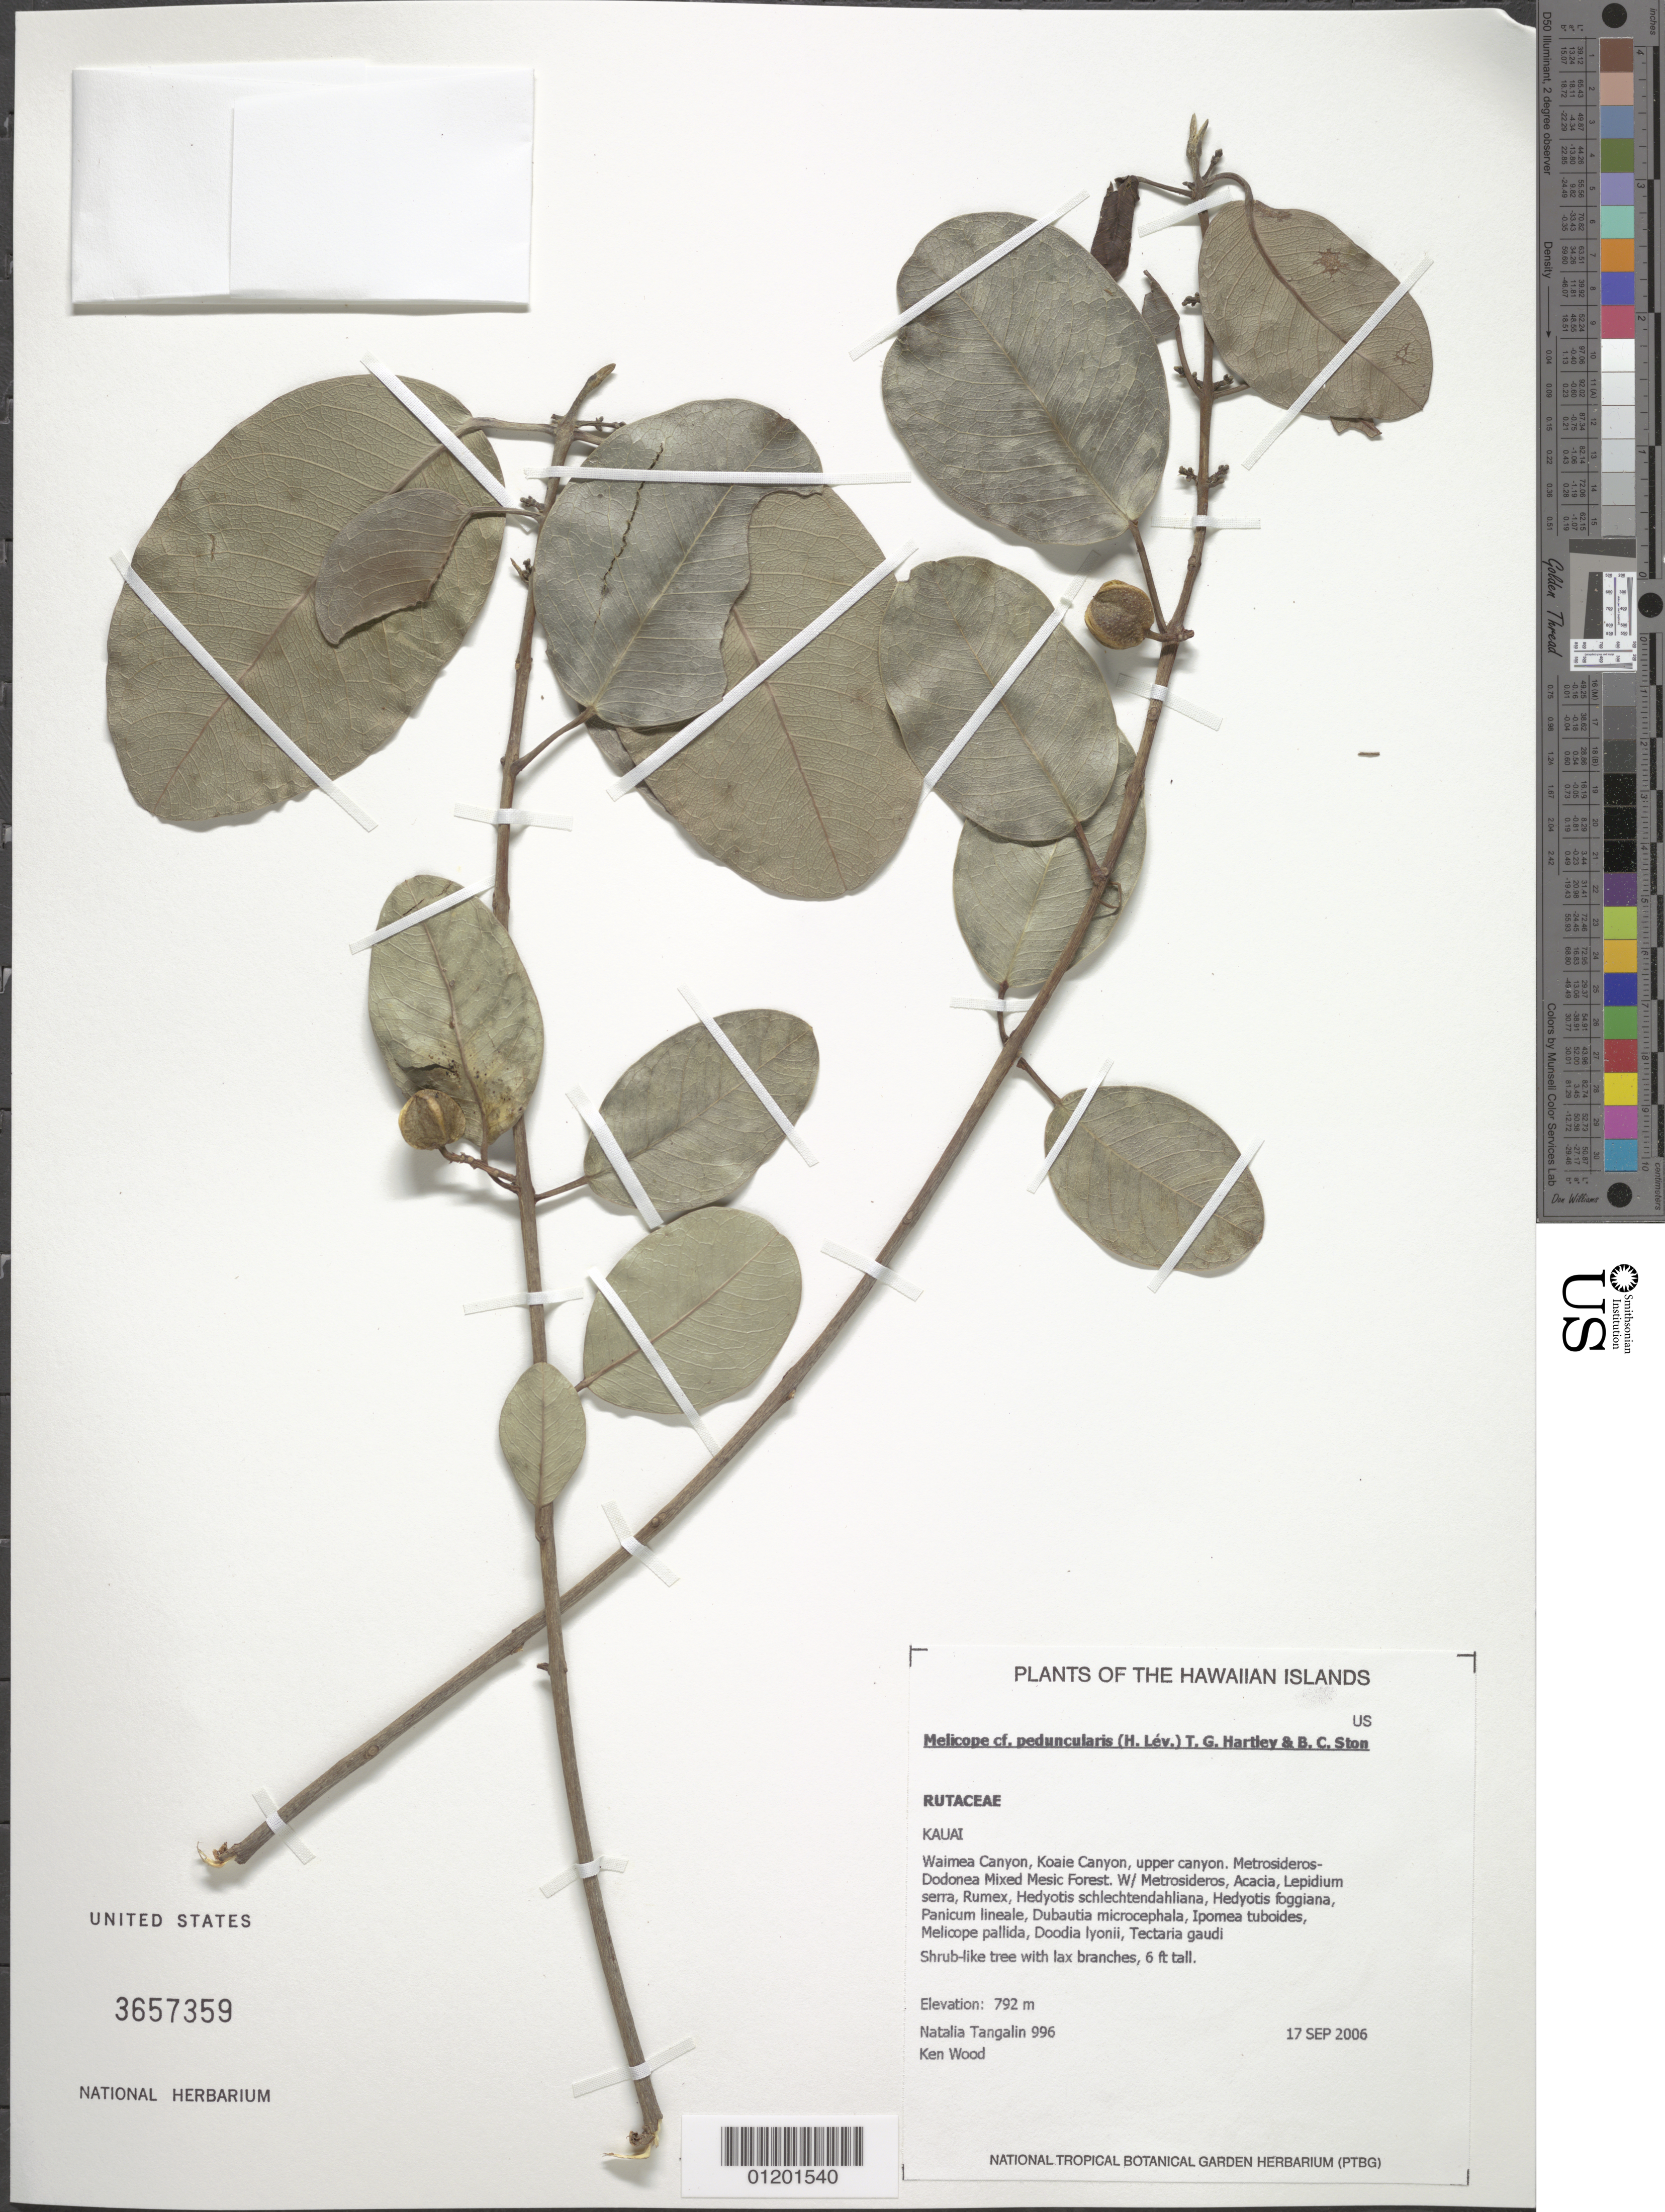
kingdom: Plantae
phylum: Tracheophyta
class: Magnoliopsida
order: Sapindales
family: Rutaceae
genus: Melicope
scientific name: Melicope peduncularis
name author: (H. Lév.) T.G. Hartley & B.C. Stone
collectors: N. Tangalin & K. R. Wood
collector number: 996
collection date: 2006-09-17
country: United States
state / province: Hawaii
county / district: Kauai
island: Kaua'i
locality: Waimea District, Koaie Canyon, upper canyon.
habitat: Mixed mesic forest.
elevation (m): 792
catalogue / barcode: US 3657359